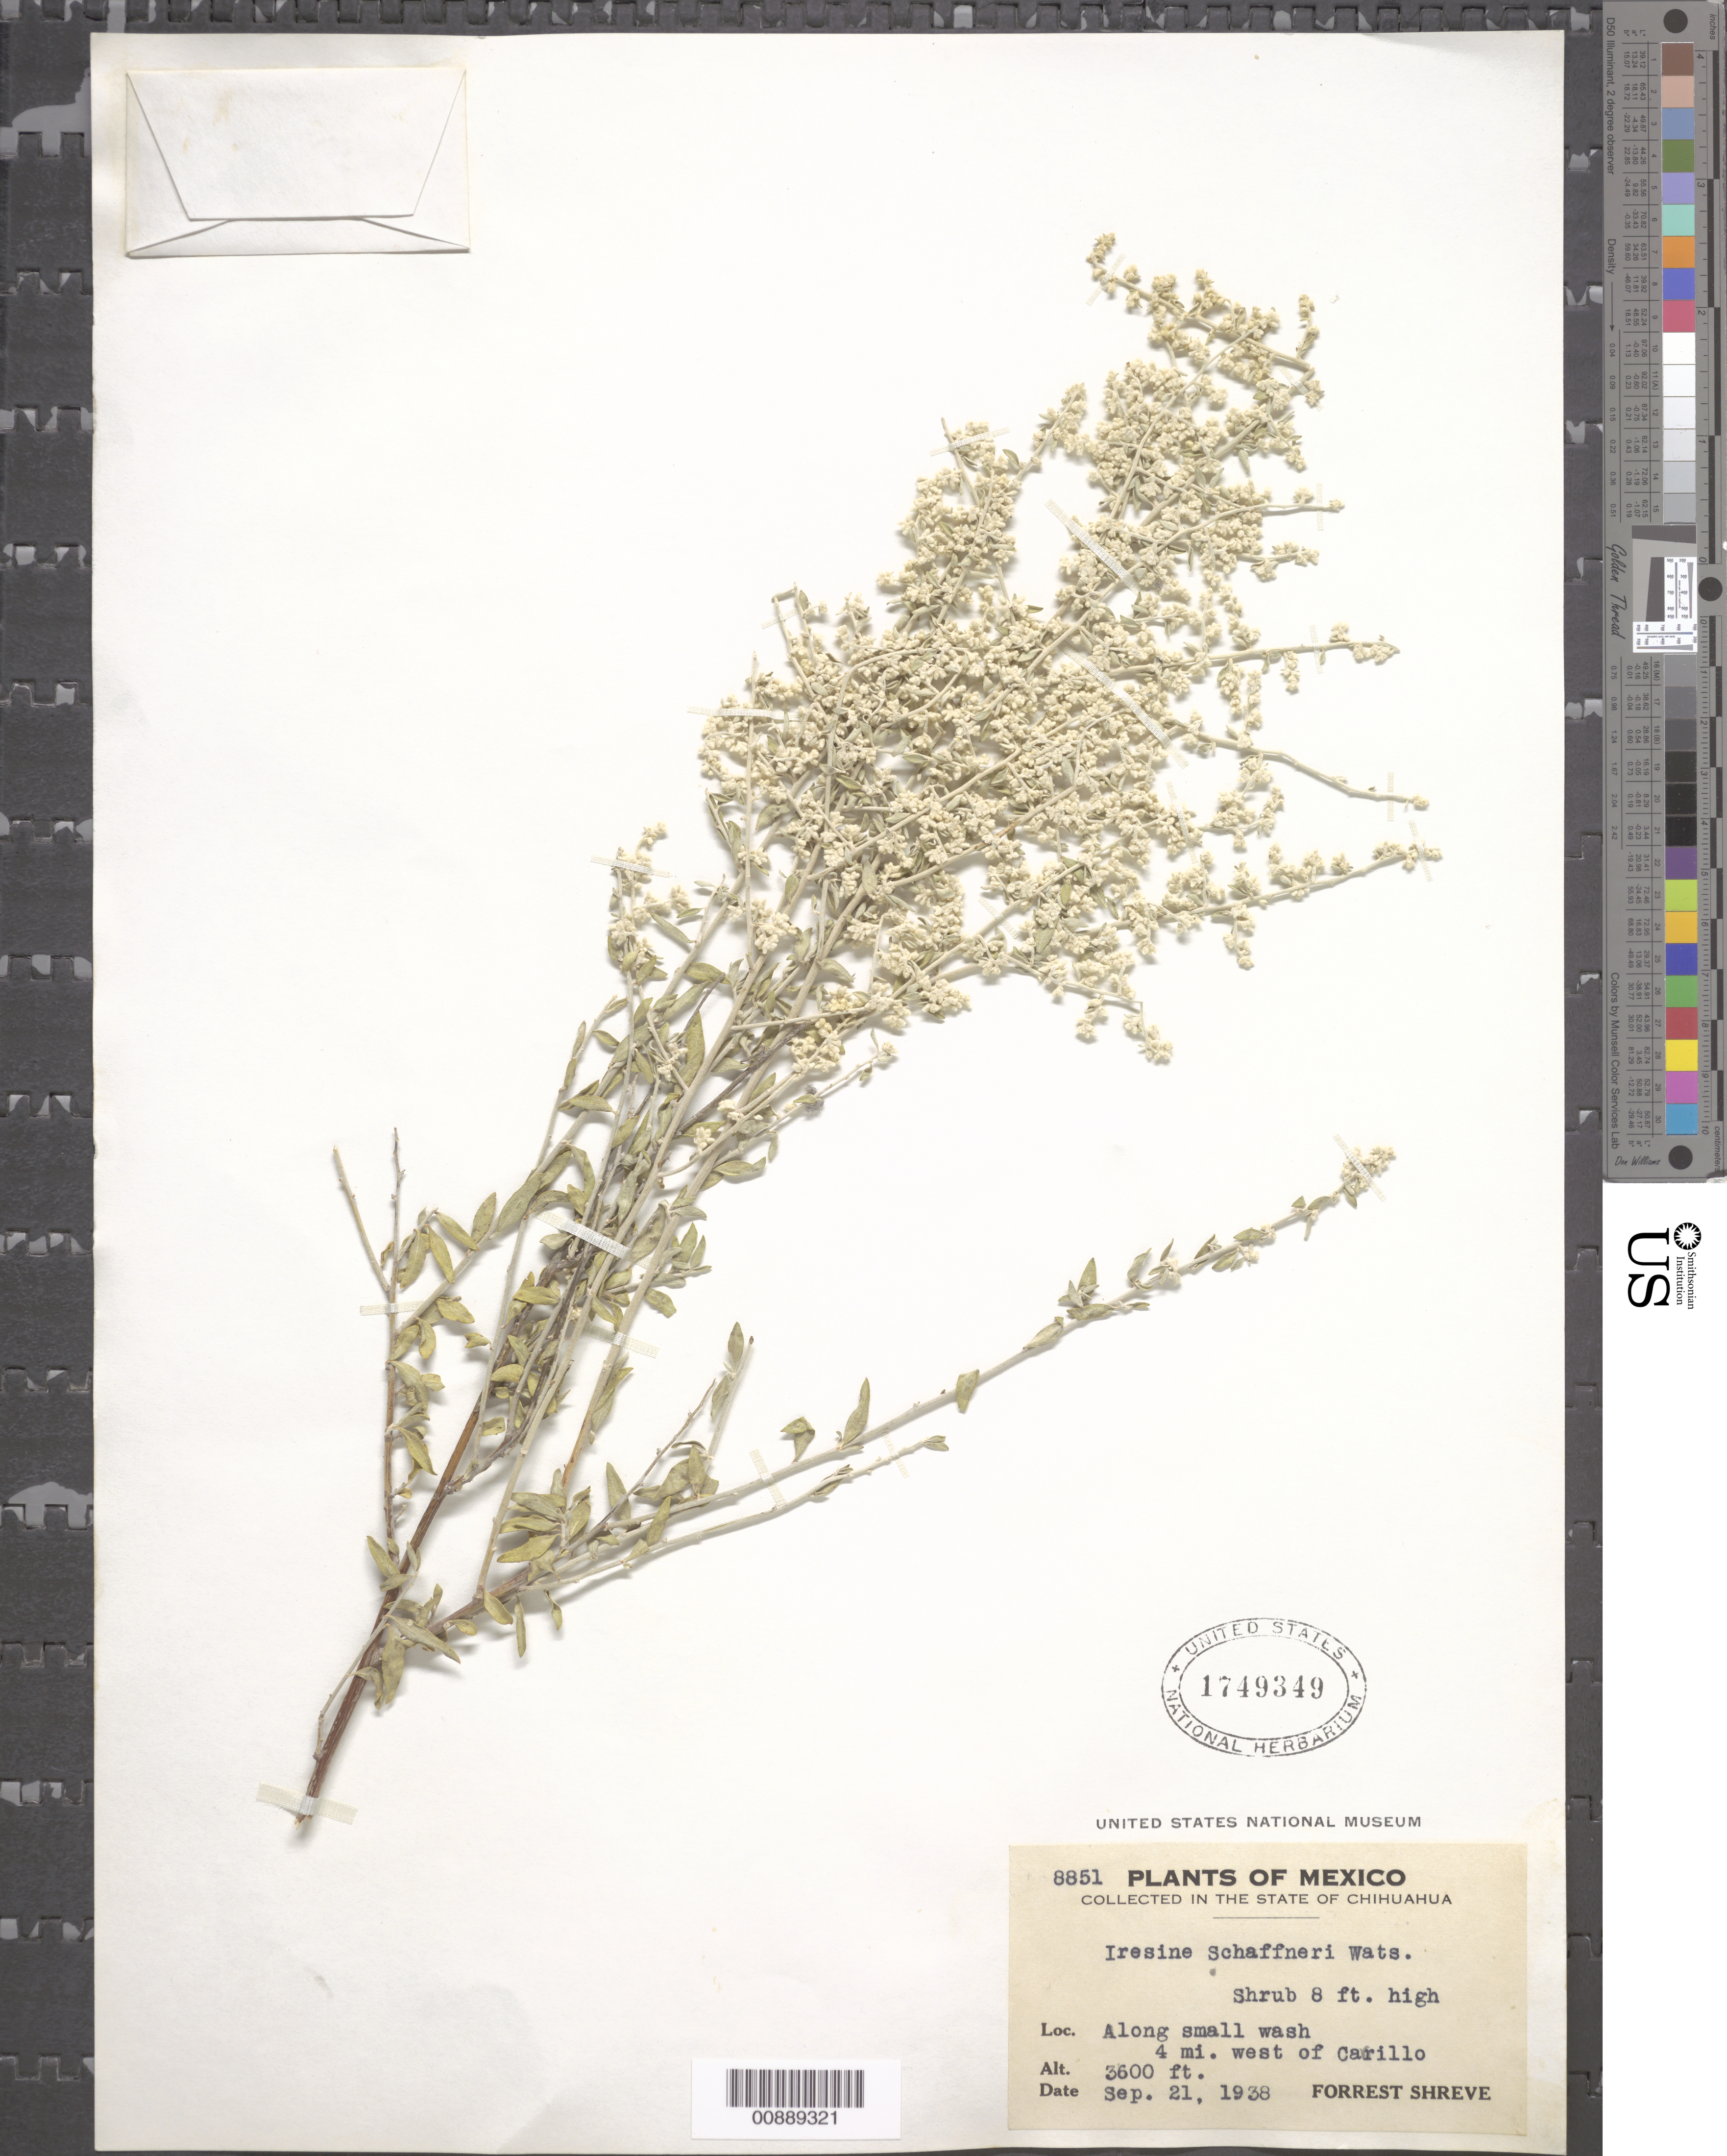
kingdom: Plantae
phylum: Tracheophyta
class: Magnoliopsida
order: Caryophyllales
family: Amaranthaceae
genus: Iresine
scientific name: Iresine schaffneri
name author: S. Watson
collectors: F. Shreve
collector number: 8851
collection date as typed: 21 Sep 1938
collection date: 1938-09-21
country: Mexico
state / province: Chihuahua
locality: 4 mi. west of Carrillo.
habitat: Along small wash.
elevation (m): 1097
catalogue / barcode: US 1749349